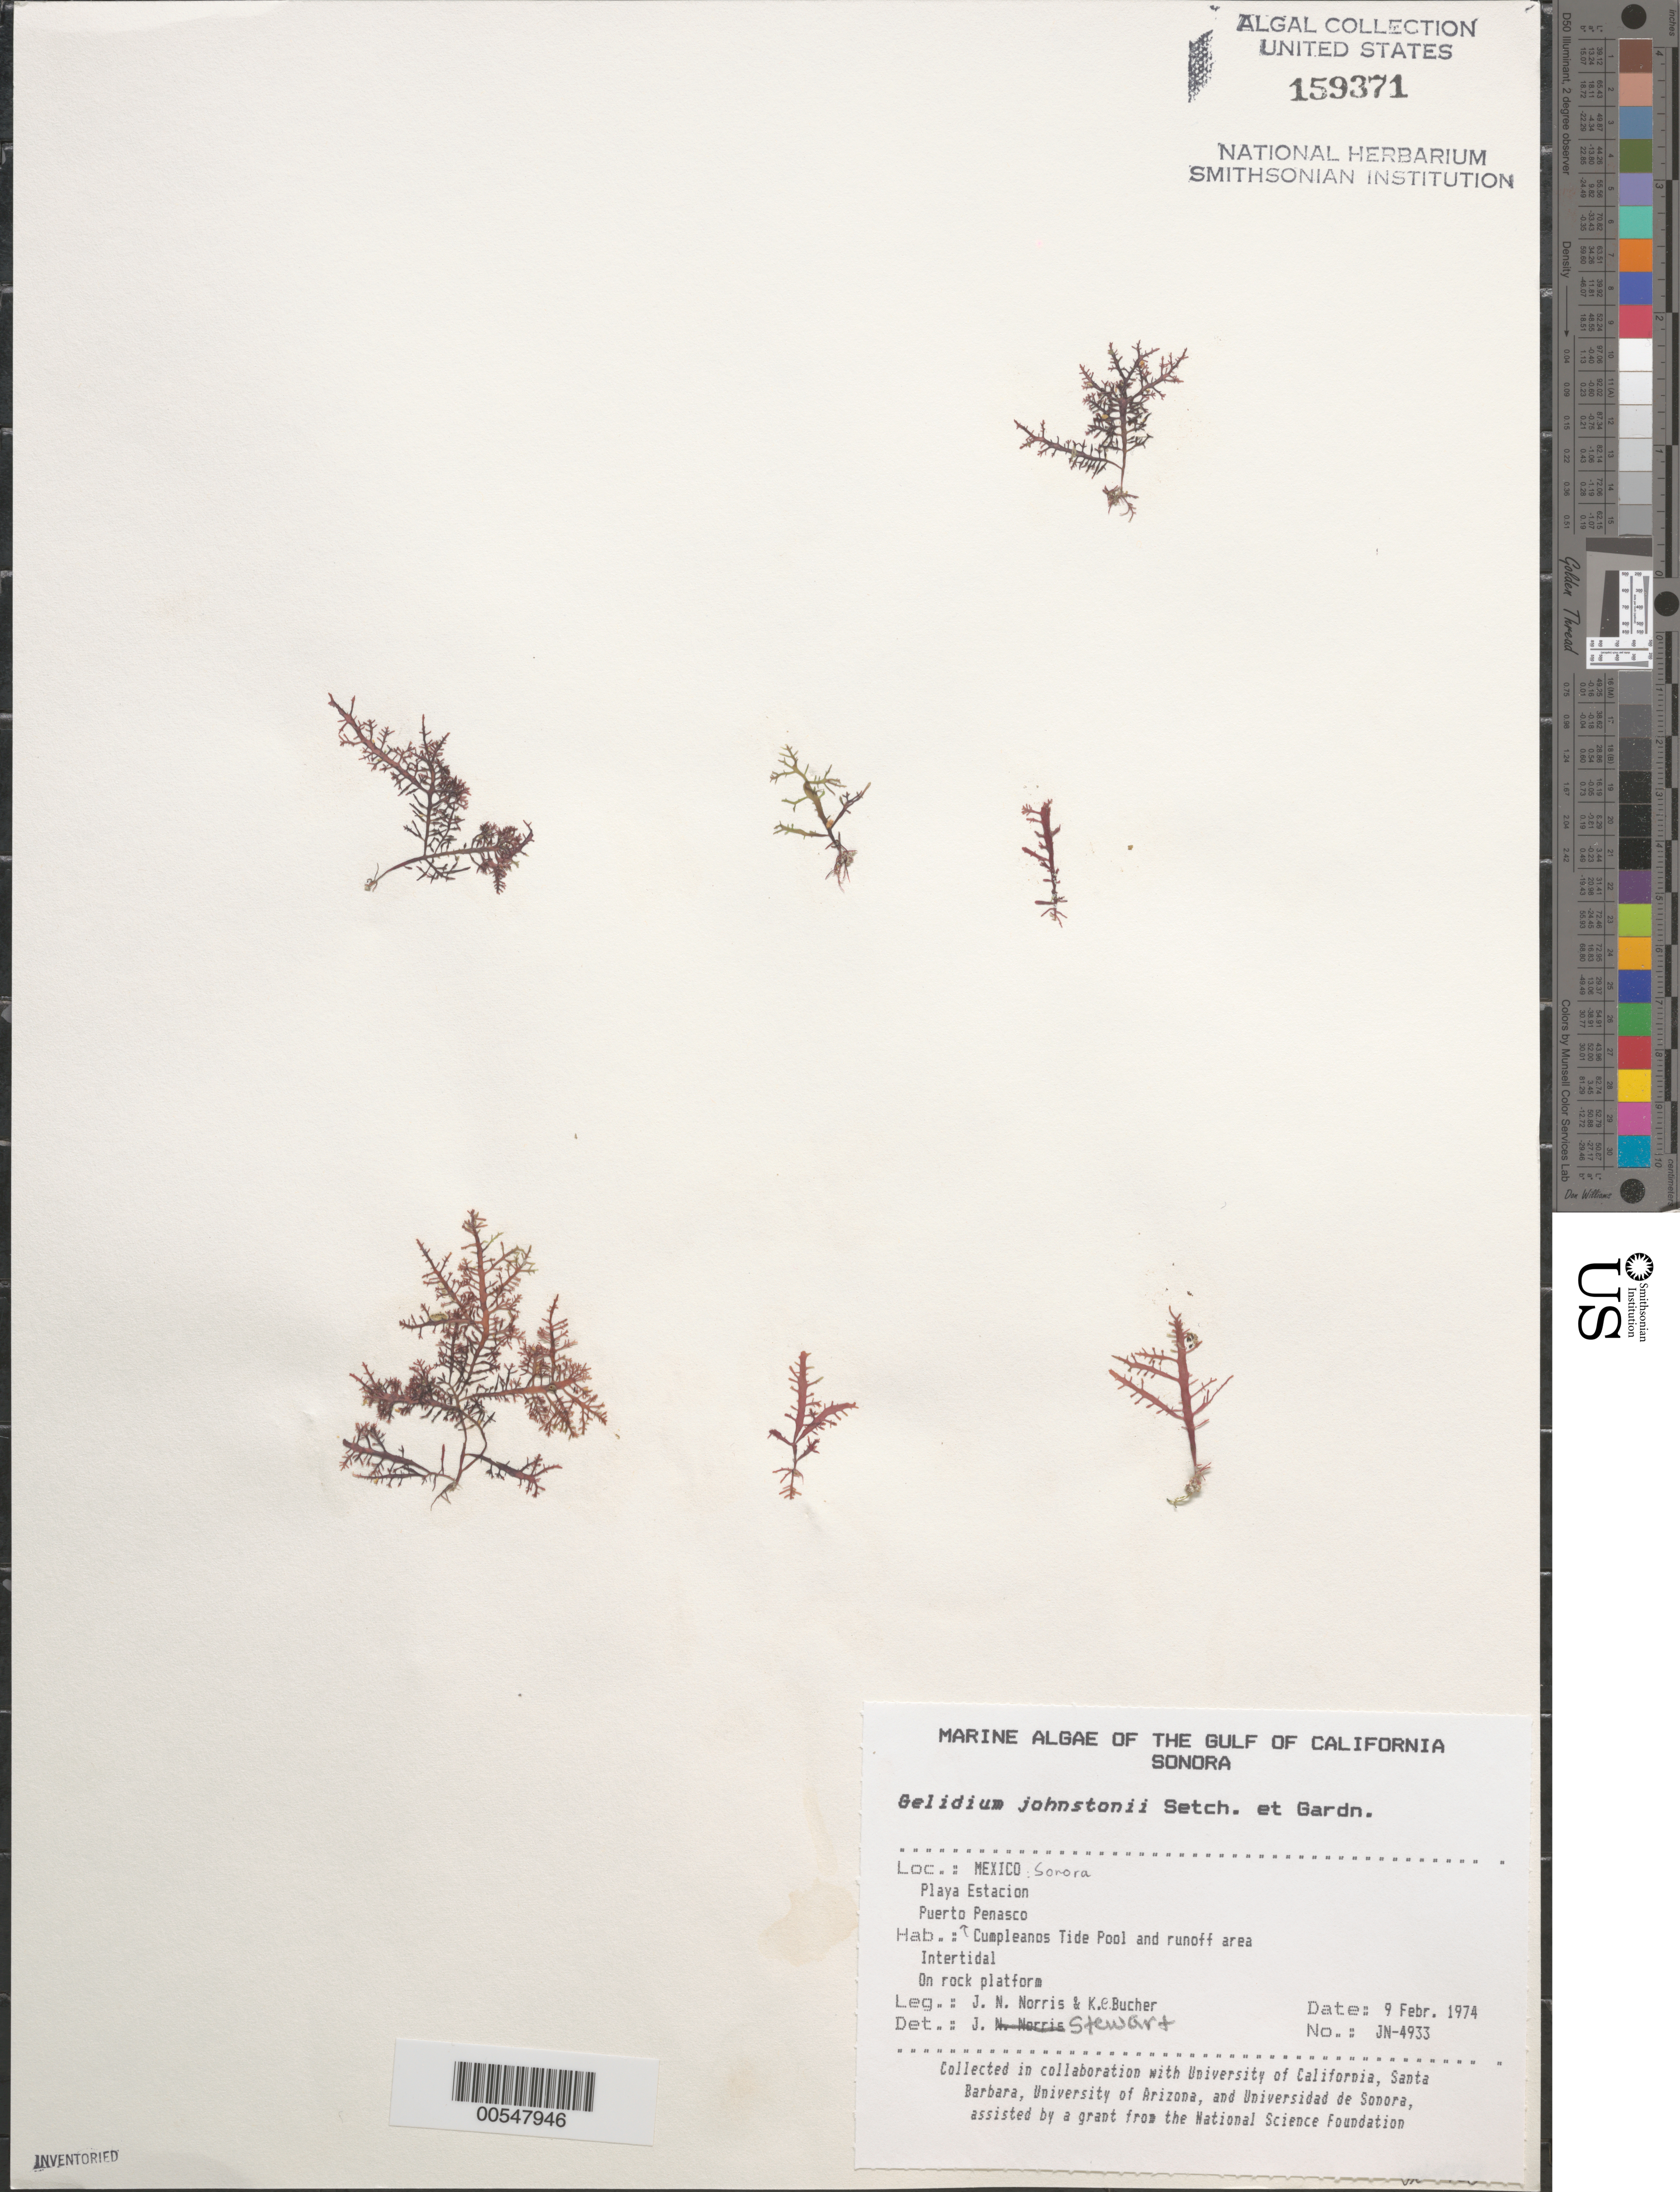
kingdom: Plantae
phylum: Rhodophyta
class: Florideophyceae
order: Gelidiales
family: Gelidiaceae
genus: Gelidium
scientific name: Gelidium johnstonii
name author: Setchell & N.L. Gardner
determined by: Stewart, J.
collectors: J. N. Norris & K. E. Bucher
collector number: JN-4933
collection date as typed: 09 Feb 1974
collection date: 1974-02-09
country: Mexico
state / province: Sonora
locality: Playa Estacion, Puerto Penasco, Cumpleanos tide pool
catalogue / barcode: US 159371